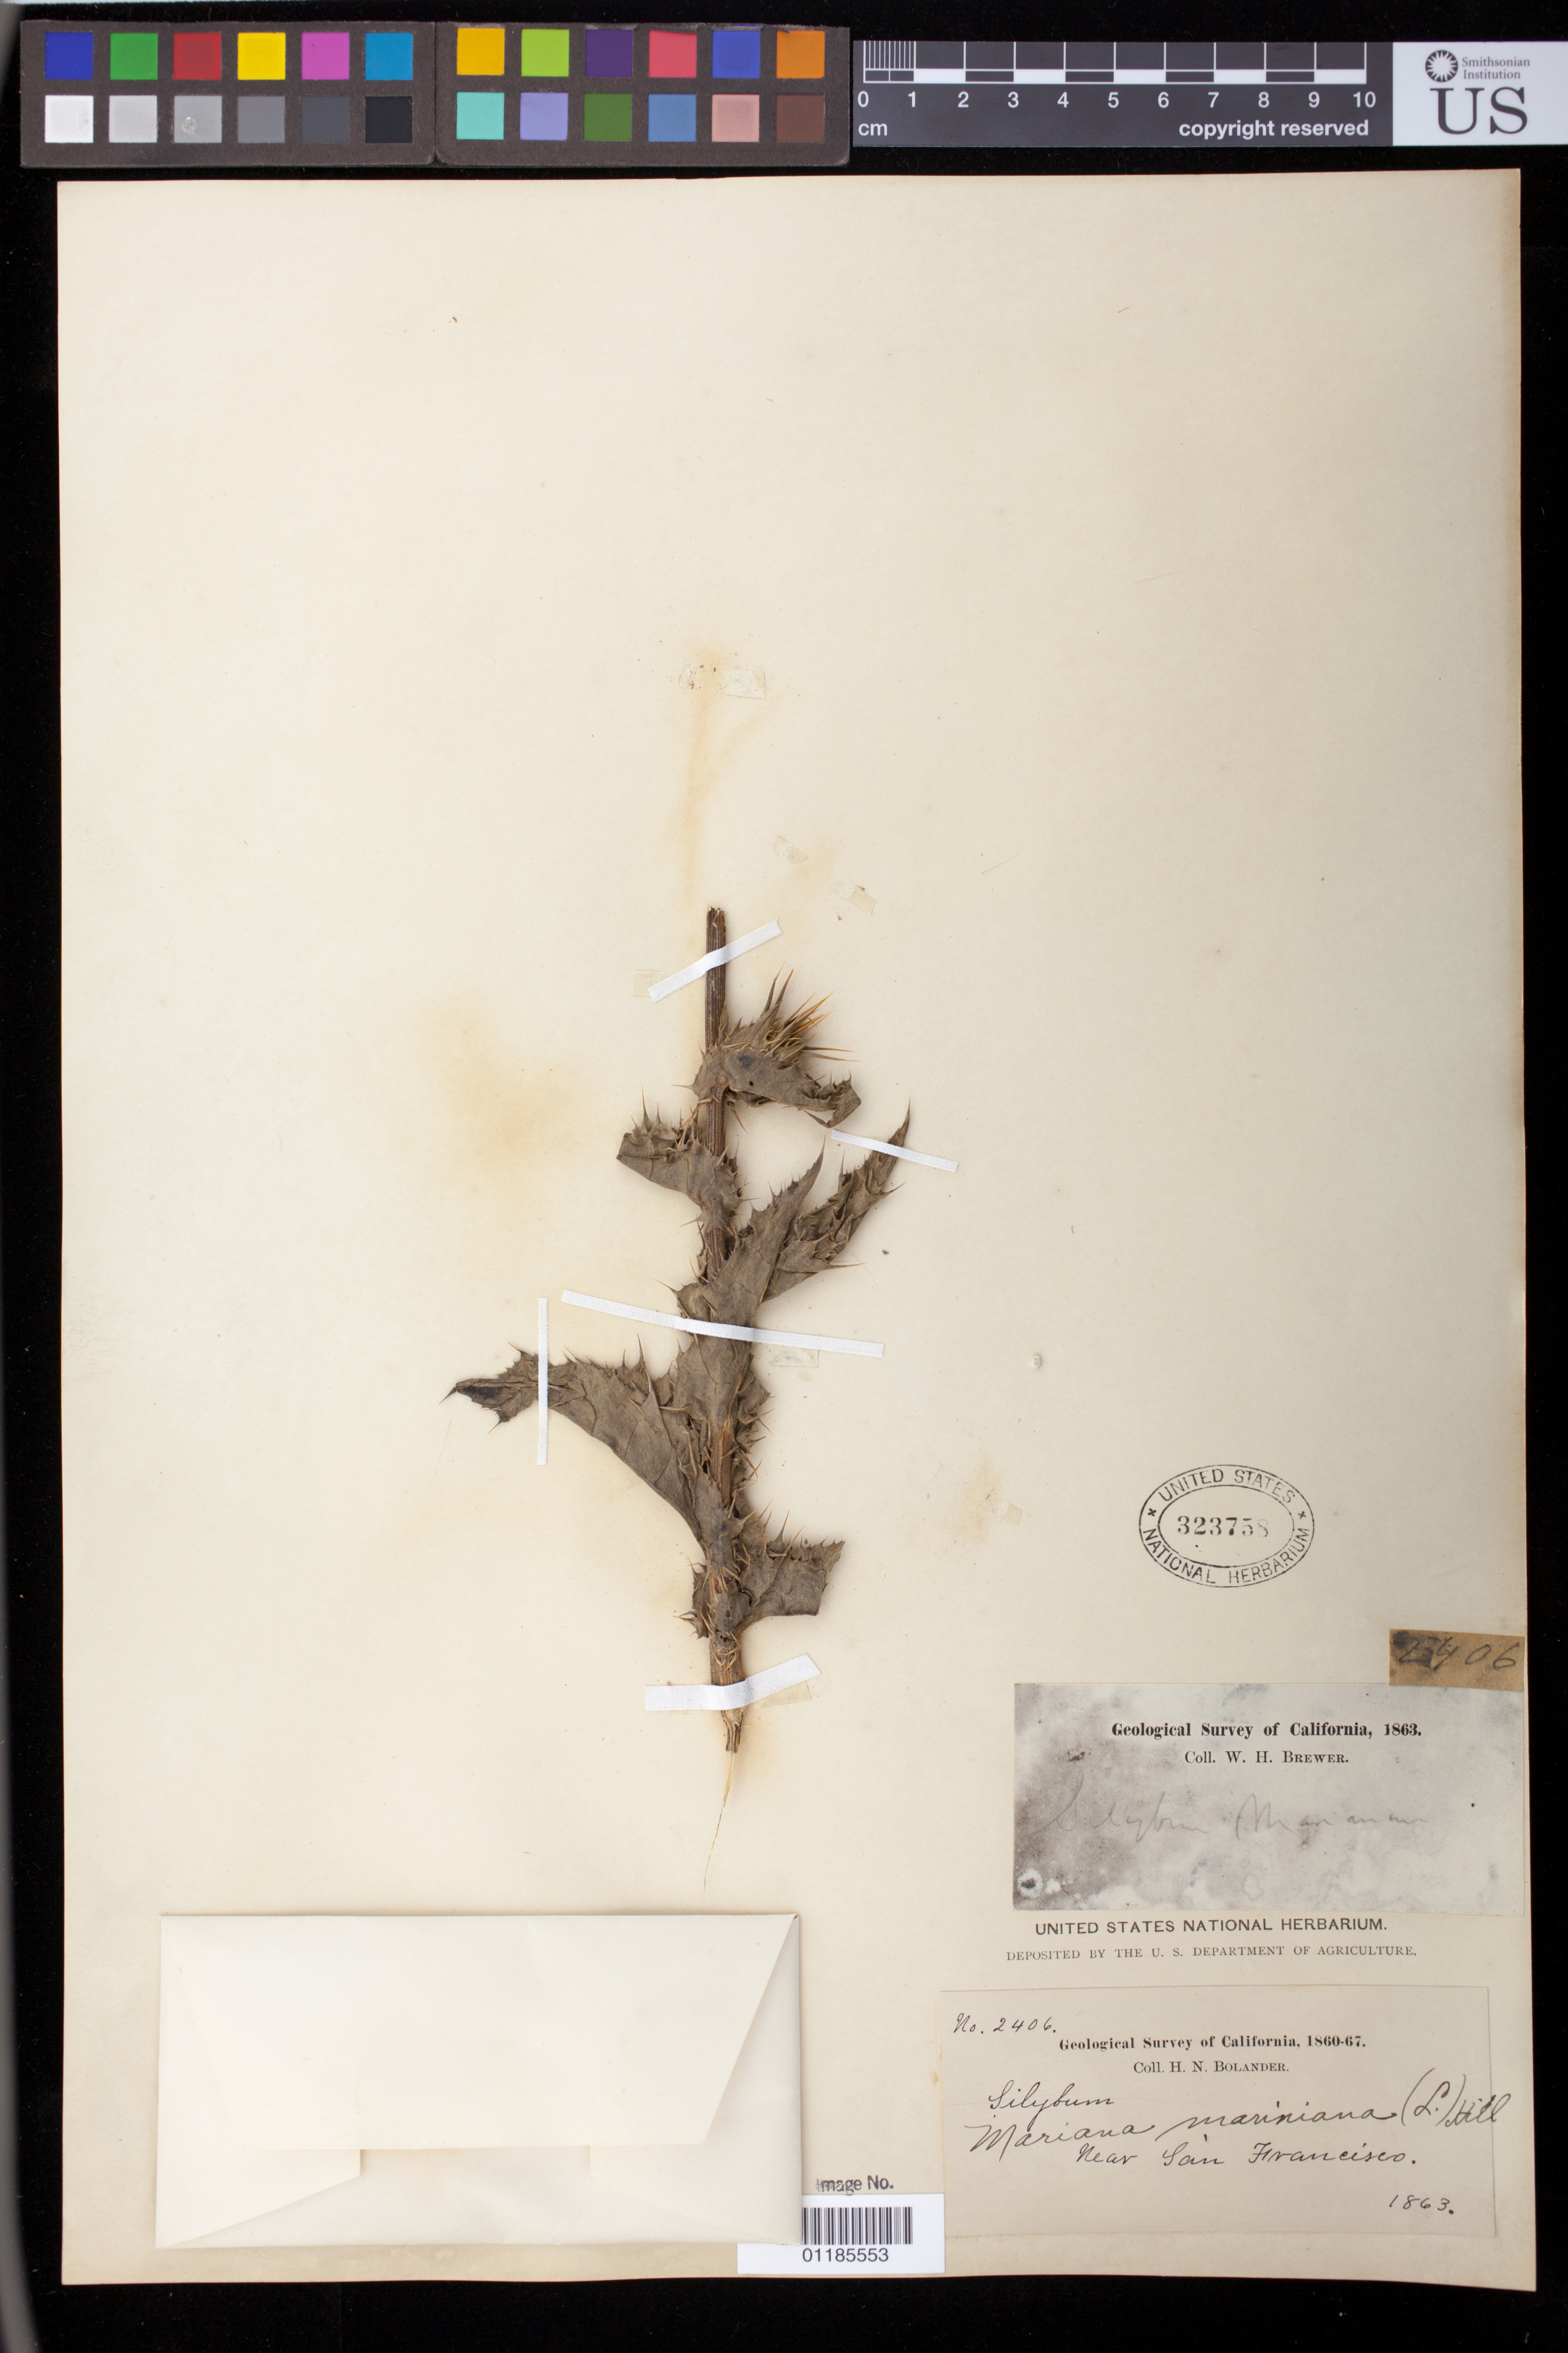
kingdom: Plantae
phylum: Tracheophyta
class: Magnoliopsida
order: Asterales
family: Asteraceae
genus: Silybum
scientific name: Silybum marianum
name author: (L.) Gaertn.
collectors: H. Bolander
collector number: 2406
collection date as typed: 1863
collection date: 1863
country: United States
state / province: California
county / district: San Francisco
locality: Near San Francisco.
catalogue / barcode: US 323758